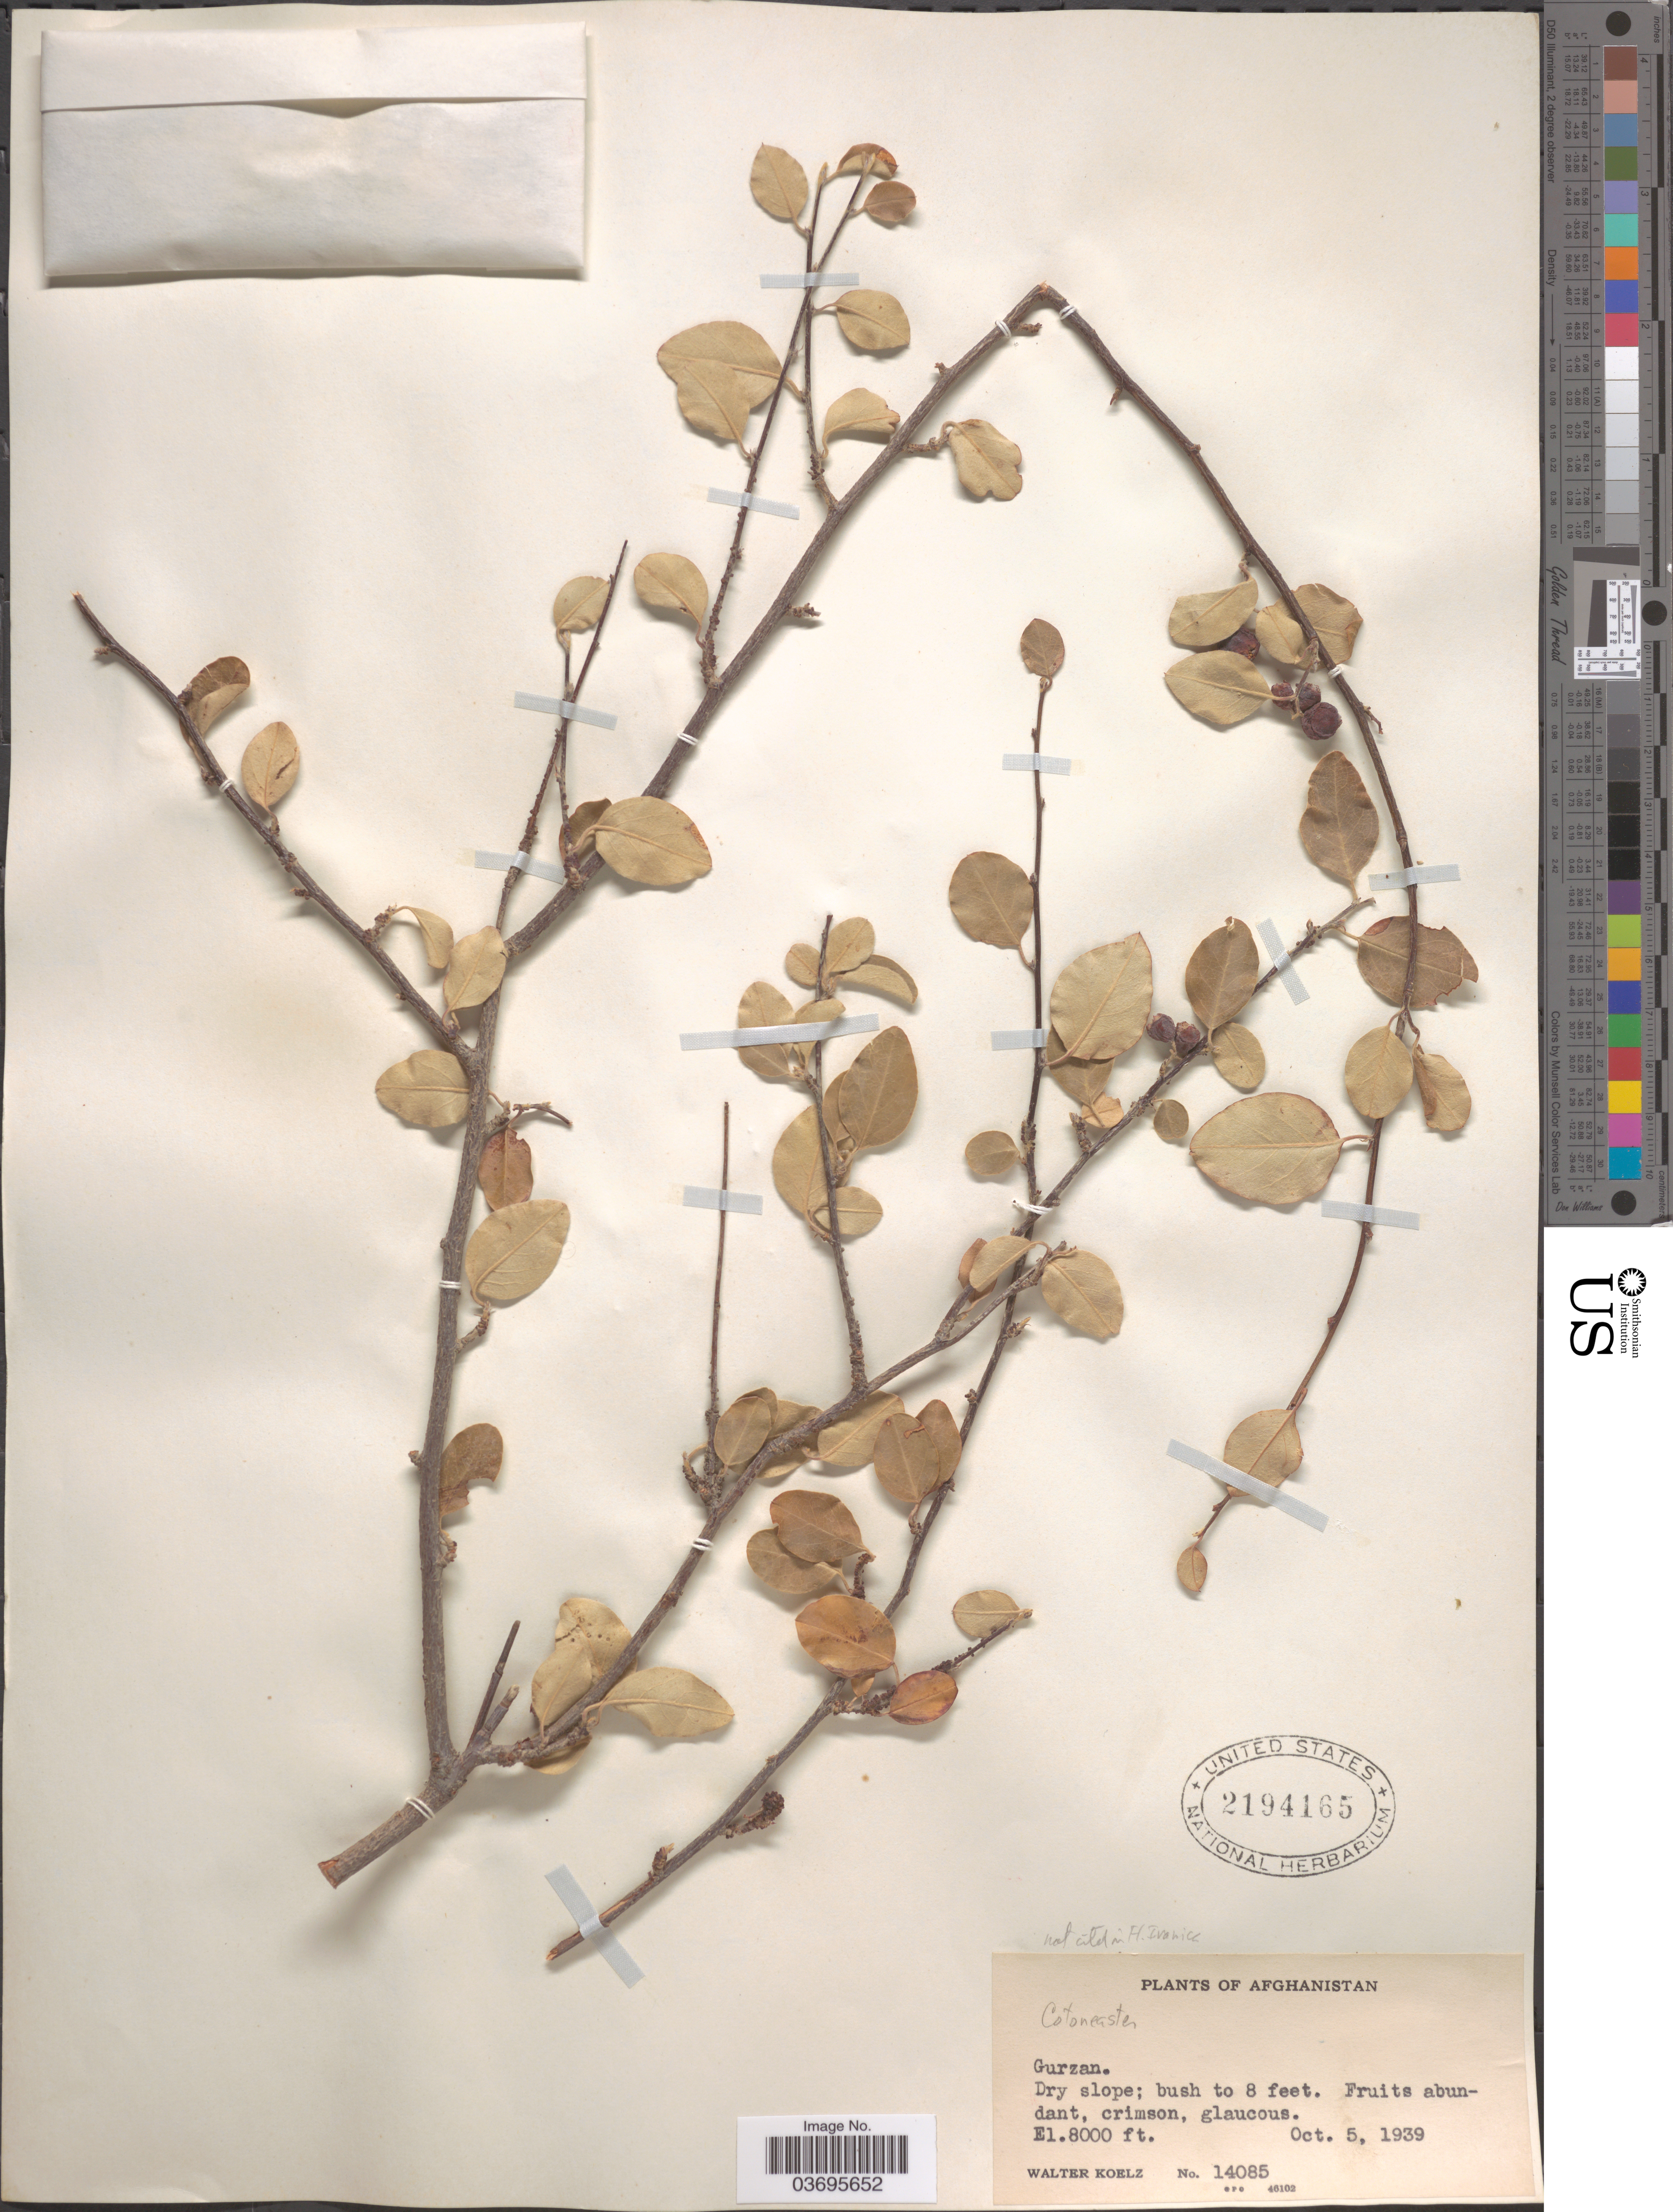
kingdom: Plantae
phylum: Tracheophyta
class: Magnoliopsida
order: Rosales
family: Rosaceae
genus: Cotoneaster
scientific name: Cotoneaster sp.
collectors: W. N. Koelz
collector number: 14085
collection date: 1939-10-05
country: Afghanistan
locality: Gurzan.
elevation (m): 2438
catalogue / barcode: US 2194165